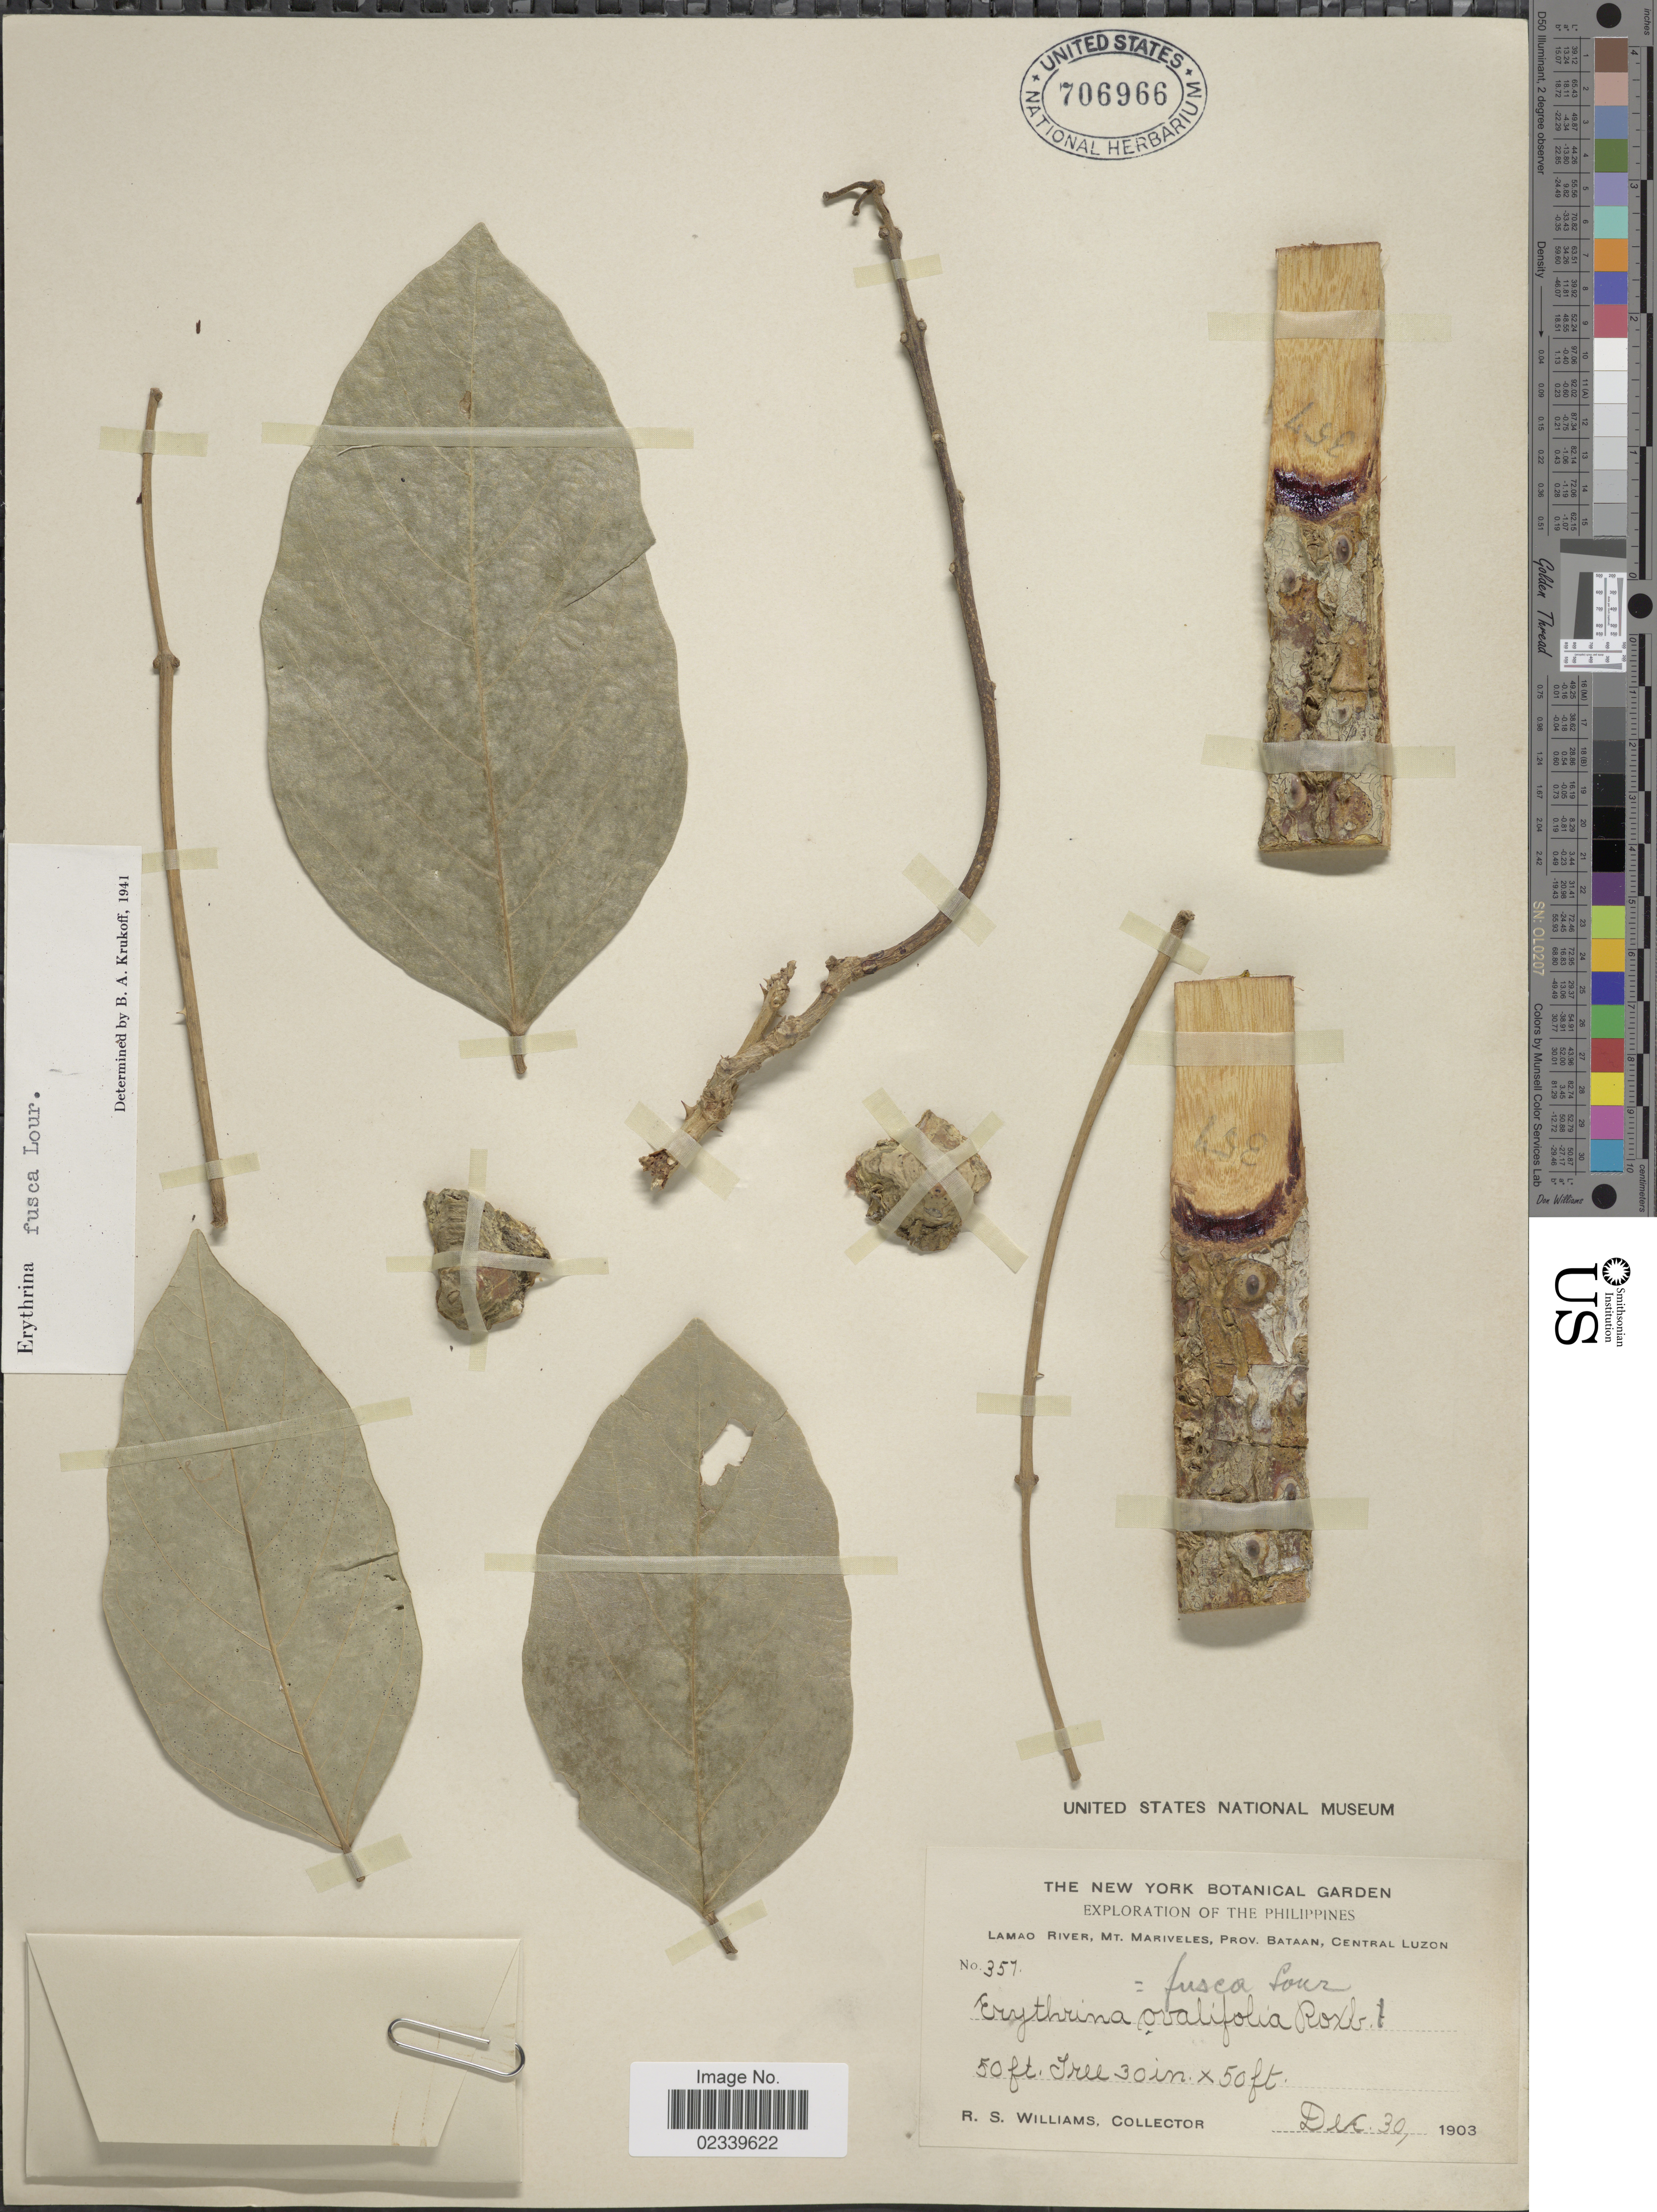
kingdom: Plantae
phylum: Tracheophyta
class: Magnoliopsida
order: Fabales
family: Fabaceae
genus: Erythrina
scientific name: Erythrina fusca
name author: Lour.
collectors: R. S. Williams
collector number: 357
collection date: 1903-12-30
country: Philippines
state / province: Central Luzon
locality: Lamao River, Mt. Mariveles, Prov. Bataan, Central Luzon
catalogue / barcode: US 706966